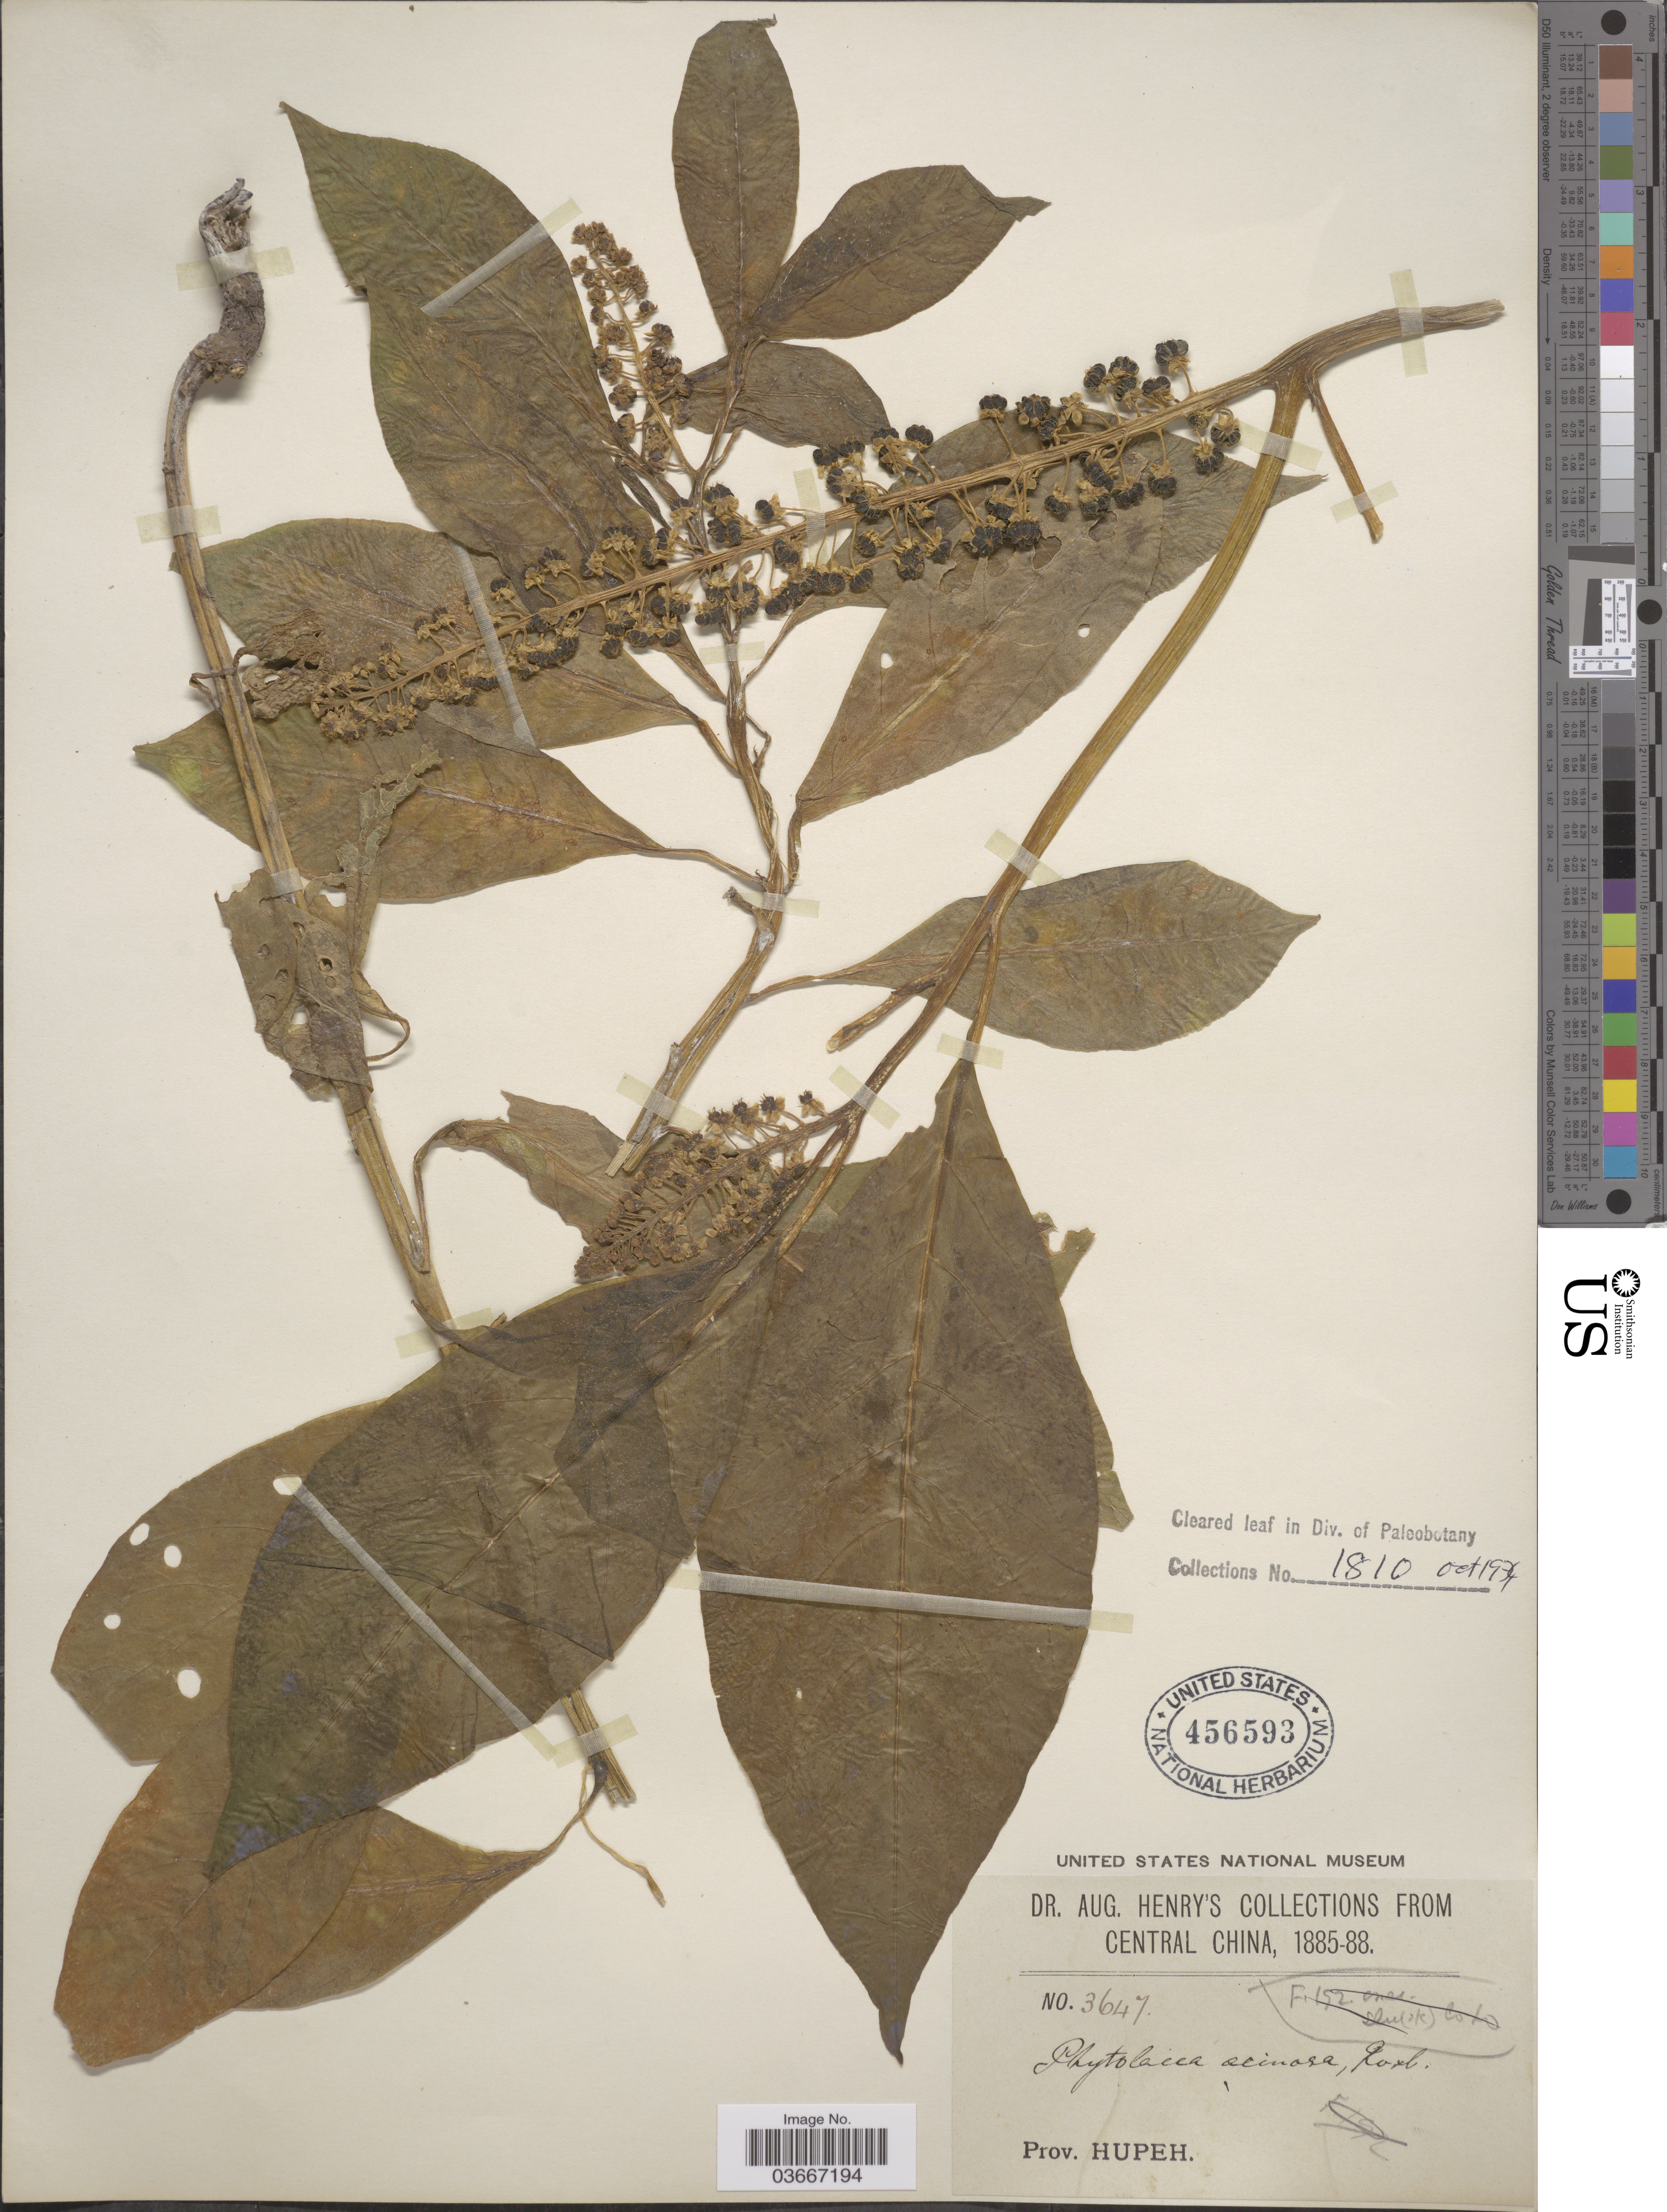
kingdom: Plantae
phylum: Tracheophyta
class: Magnoliopsida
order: Caryophyllales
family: Phytolaccaceae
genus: Phytolacca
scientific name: Phytolacca acinosa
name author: Roxb.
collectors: A. Henry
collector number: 3647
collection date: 1885/1888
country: China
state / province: Hubei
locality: Central China. Prov. Hupeh.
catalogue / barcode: US 456593